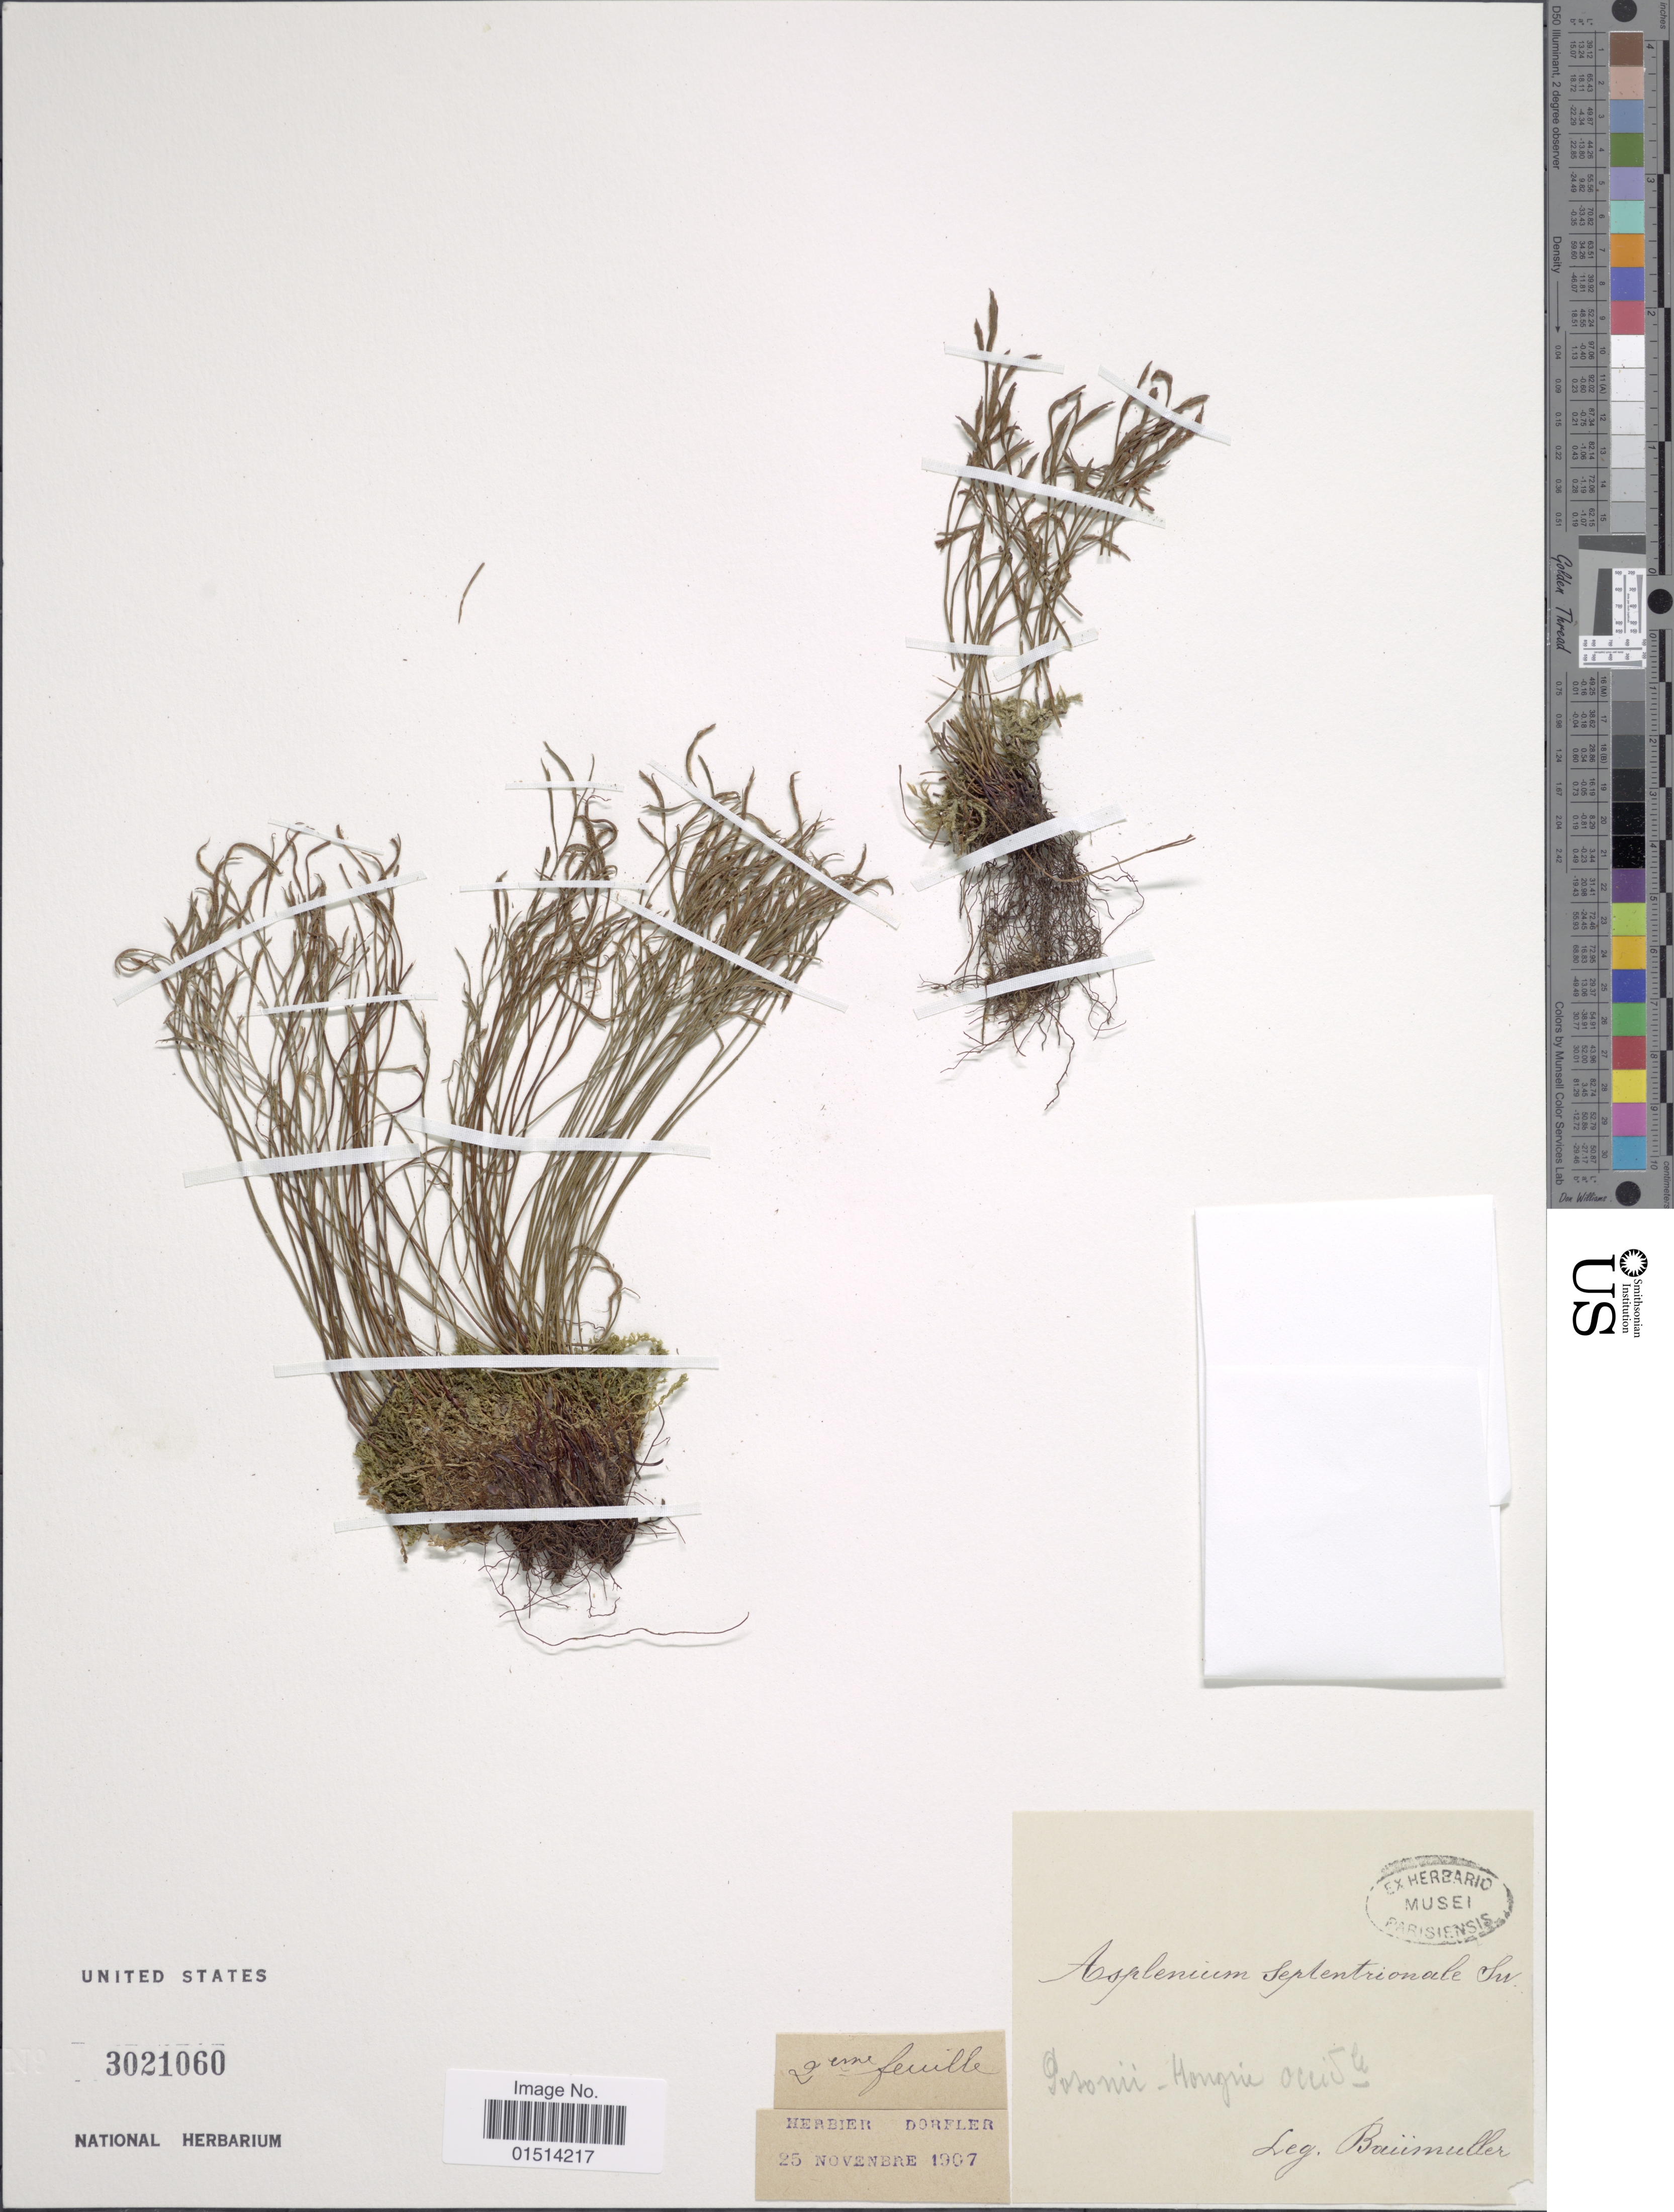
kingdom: Plantae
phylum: Tracheophyta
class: Polypodiopsida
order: Polypodiales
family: Aspleniaceae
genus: Asplenium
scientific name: Asplenium septentrionale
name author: (L.) Hoffm.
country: Hungary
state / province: Nograd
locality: Posonii-Hongrie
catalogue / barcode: US 3021060